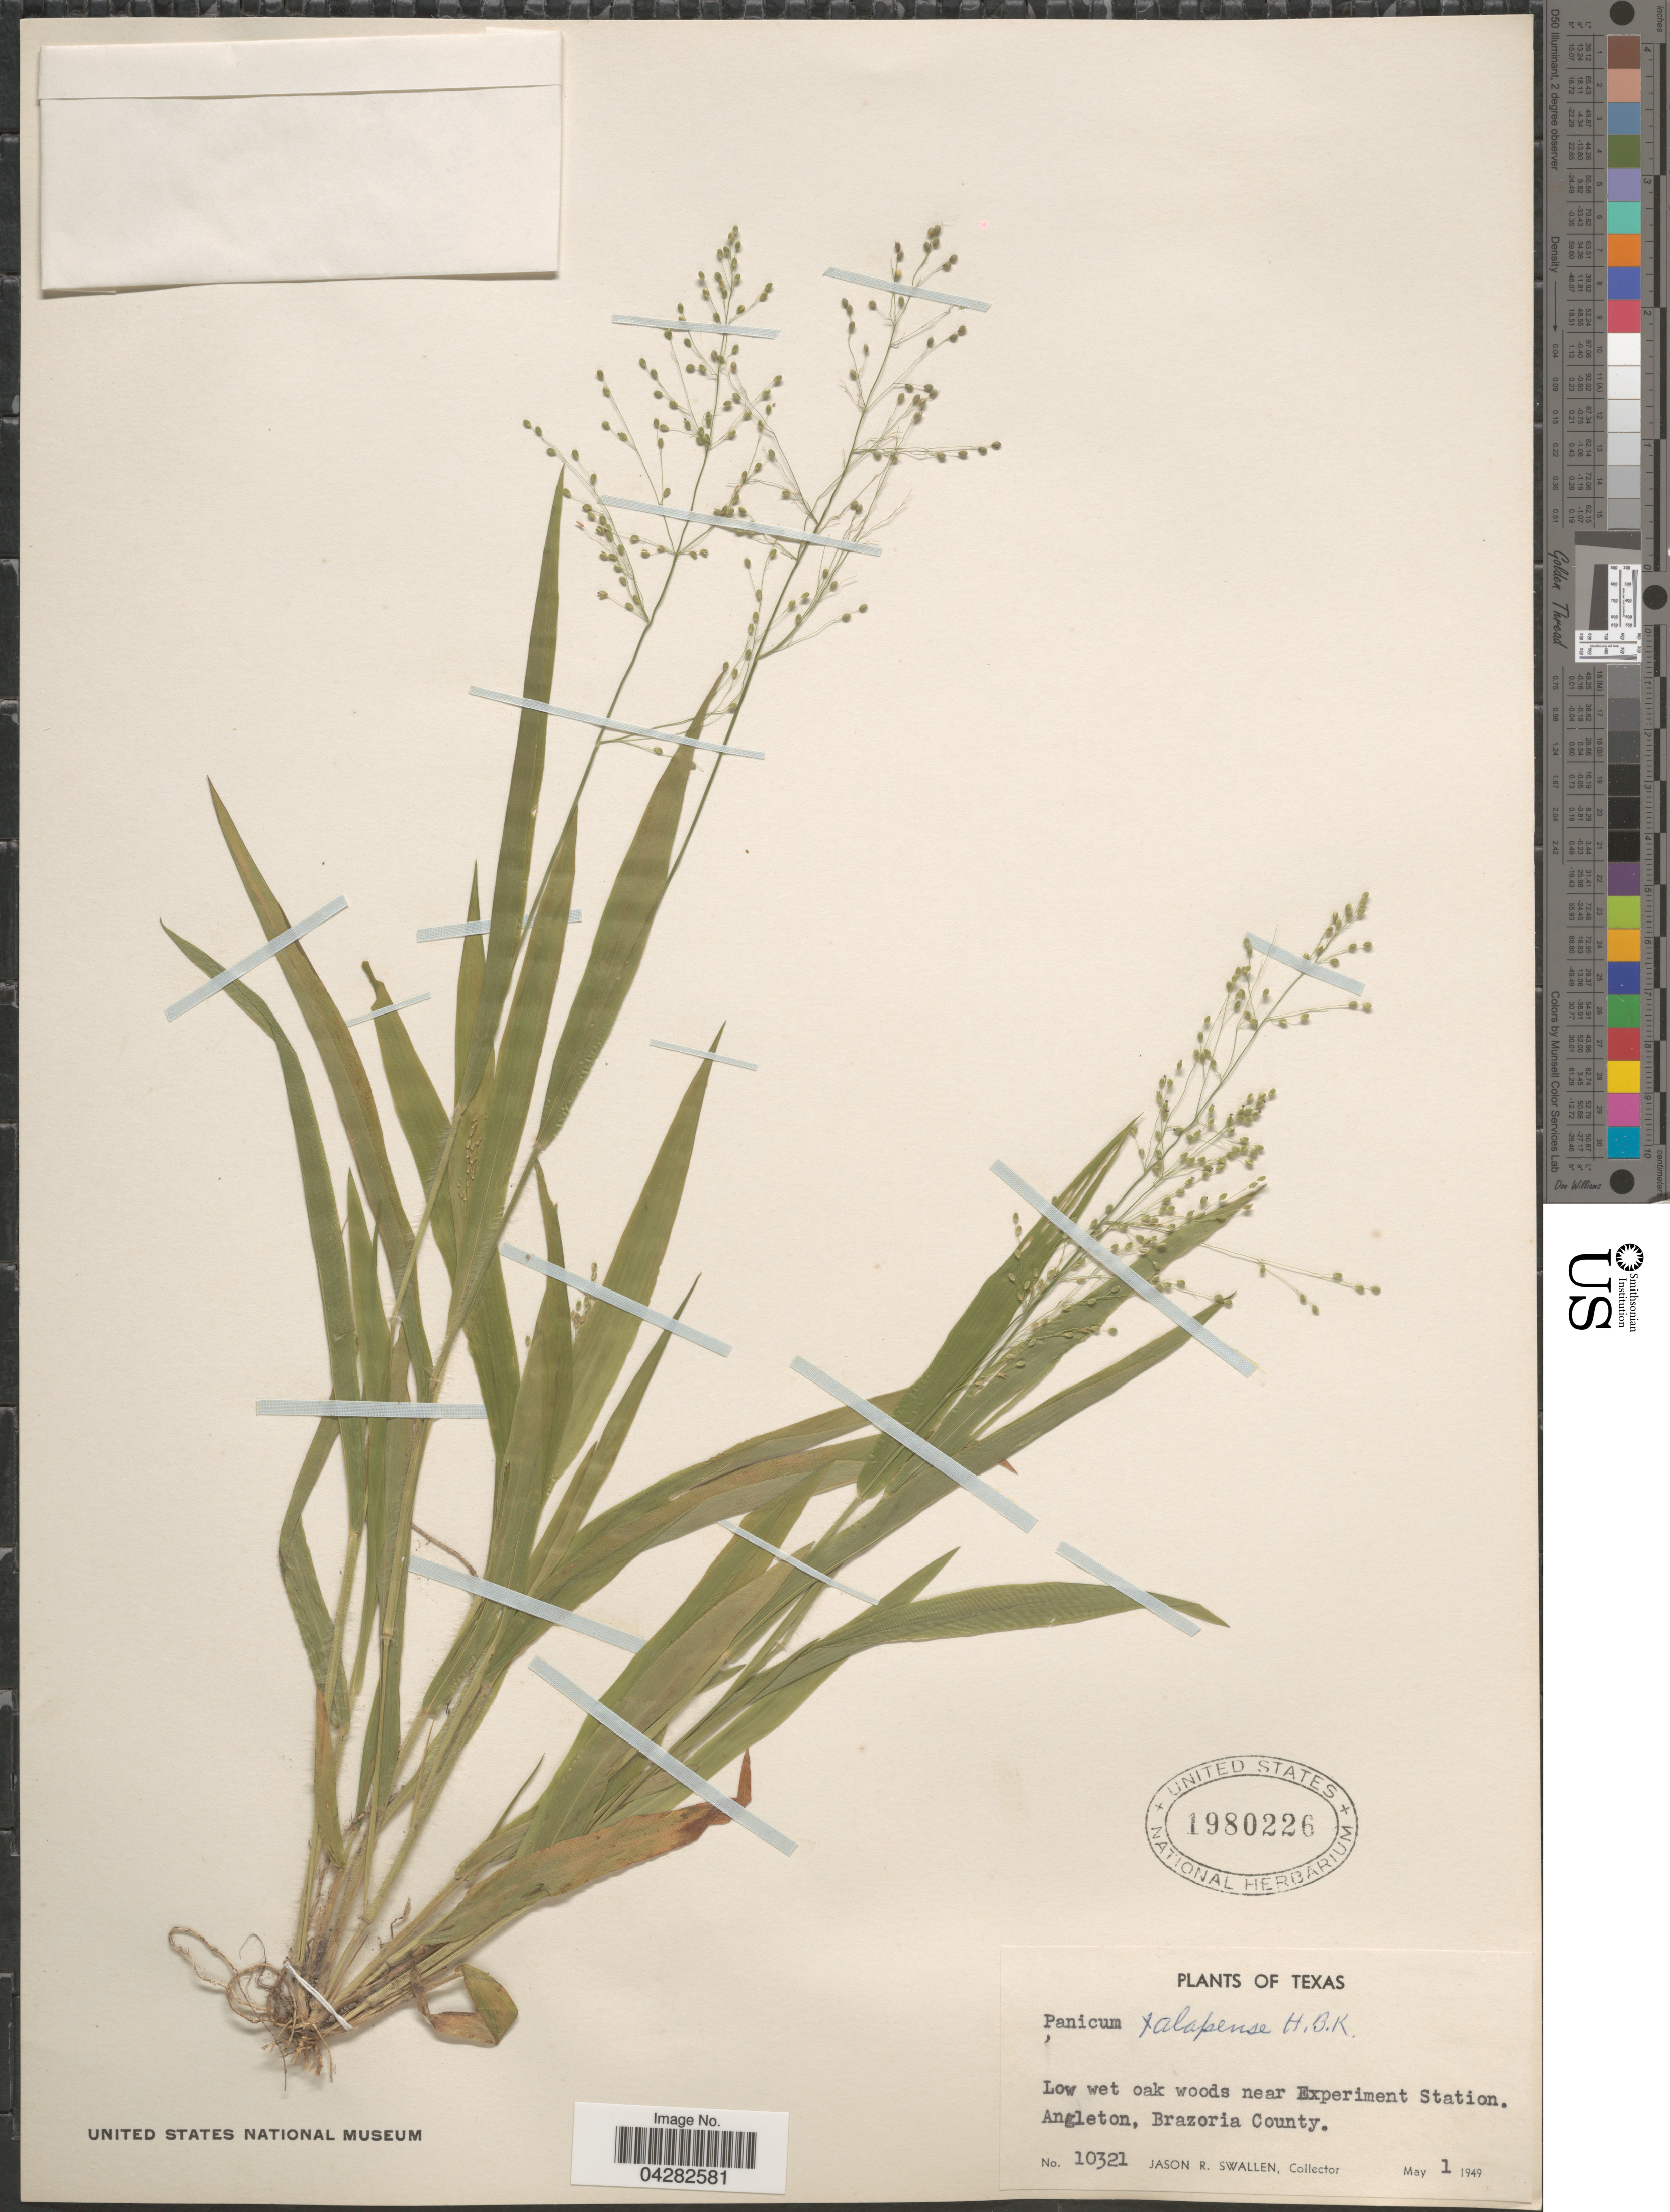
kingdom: Plantae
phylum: Tracheophyta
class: Liliopsida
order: Poales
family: Poaceae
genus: Dichanthelium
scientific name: Dichanthelium laxiflorum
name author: (Lam.) Gould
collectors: J. R. Swallen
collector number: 10321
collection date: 1949-05-01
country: United States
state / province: Texas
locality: Near Experiment Station. Angleton, Brazoria County.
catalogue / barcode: US 1980226